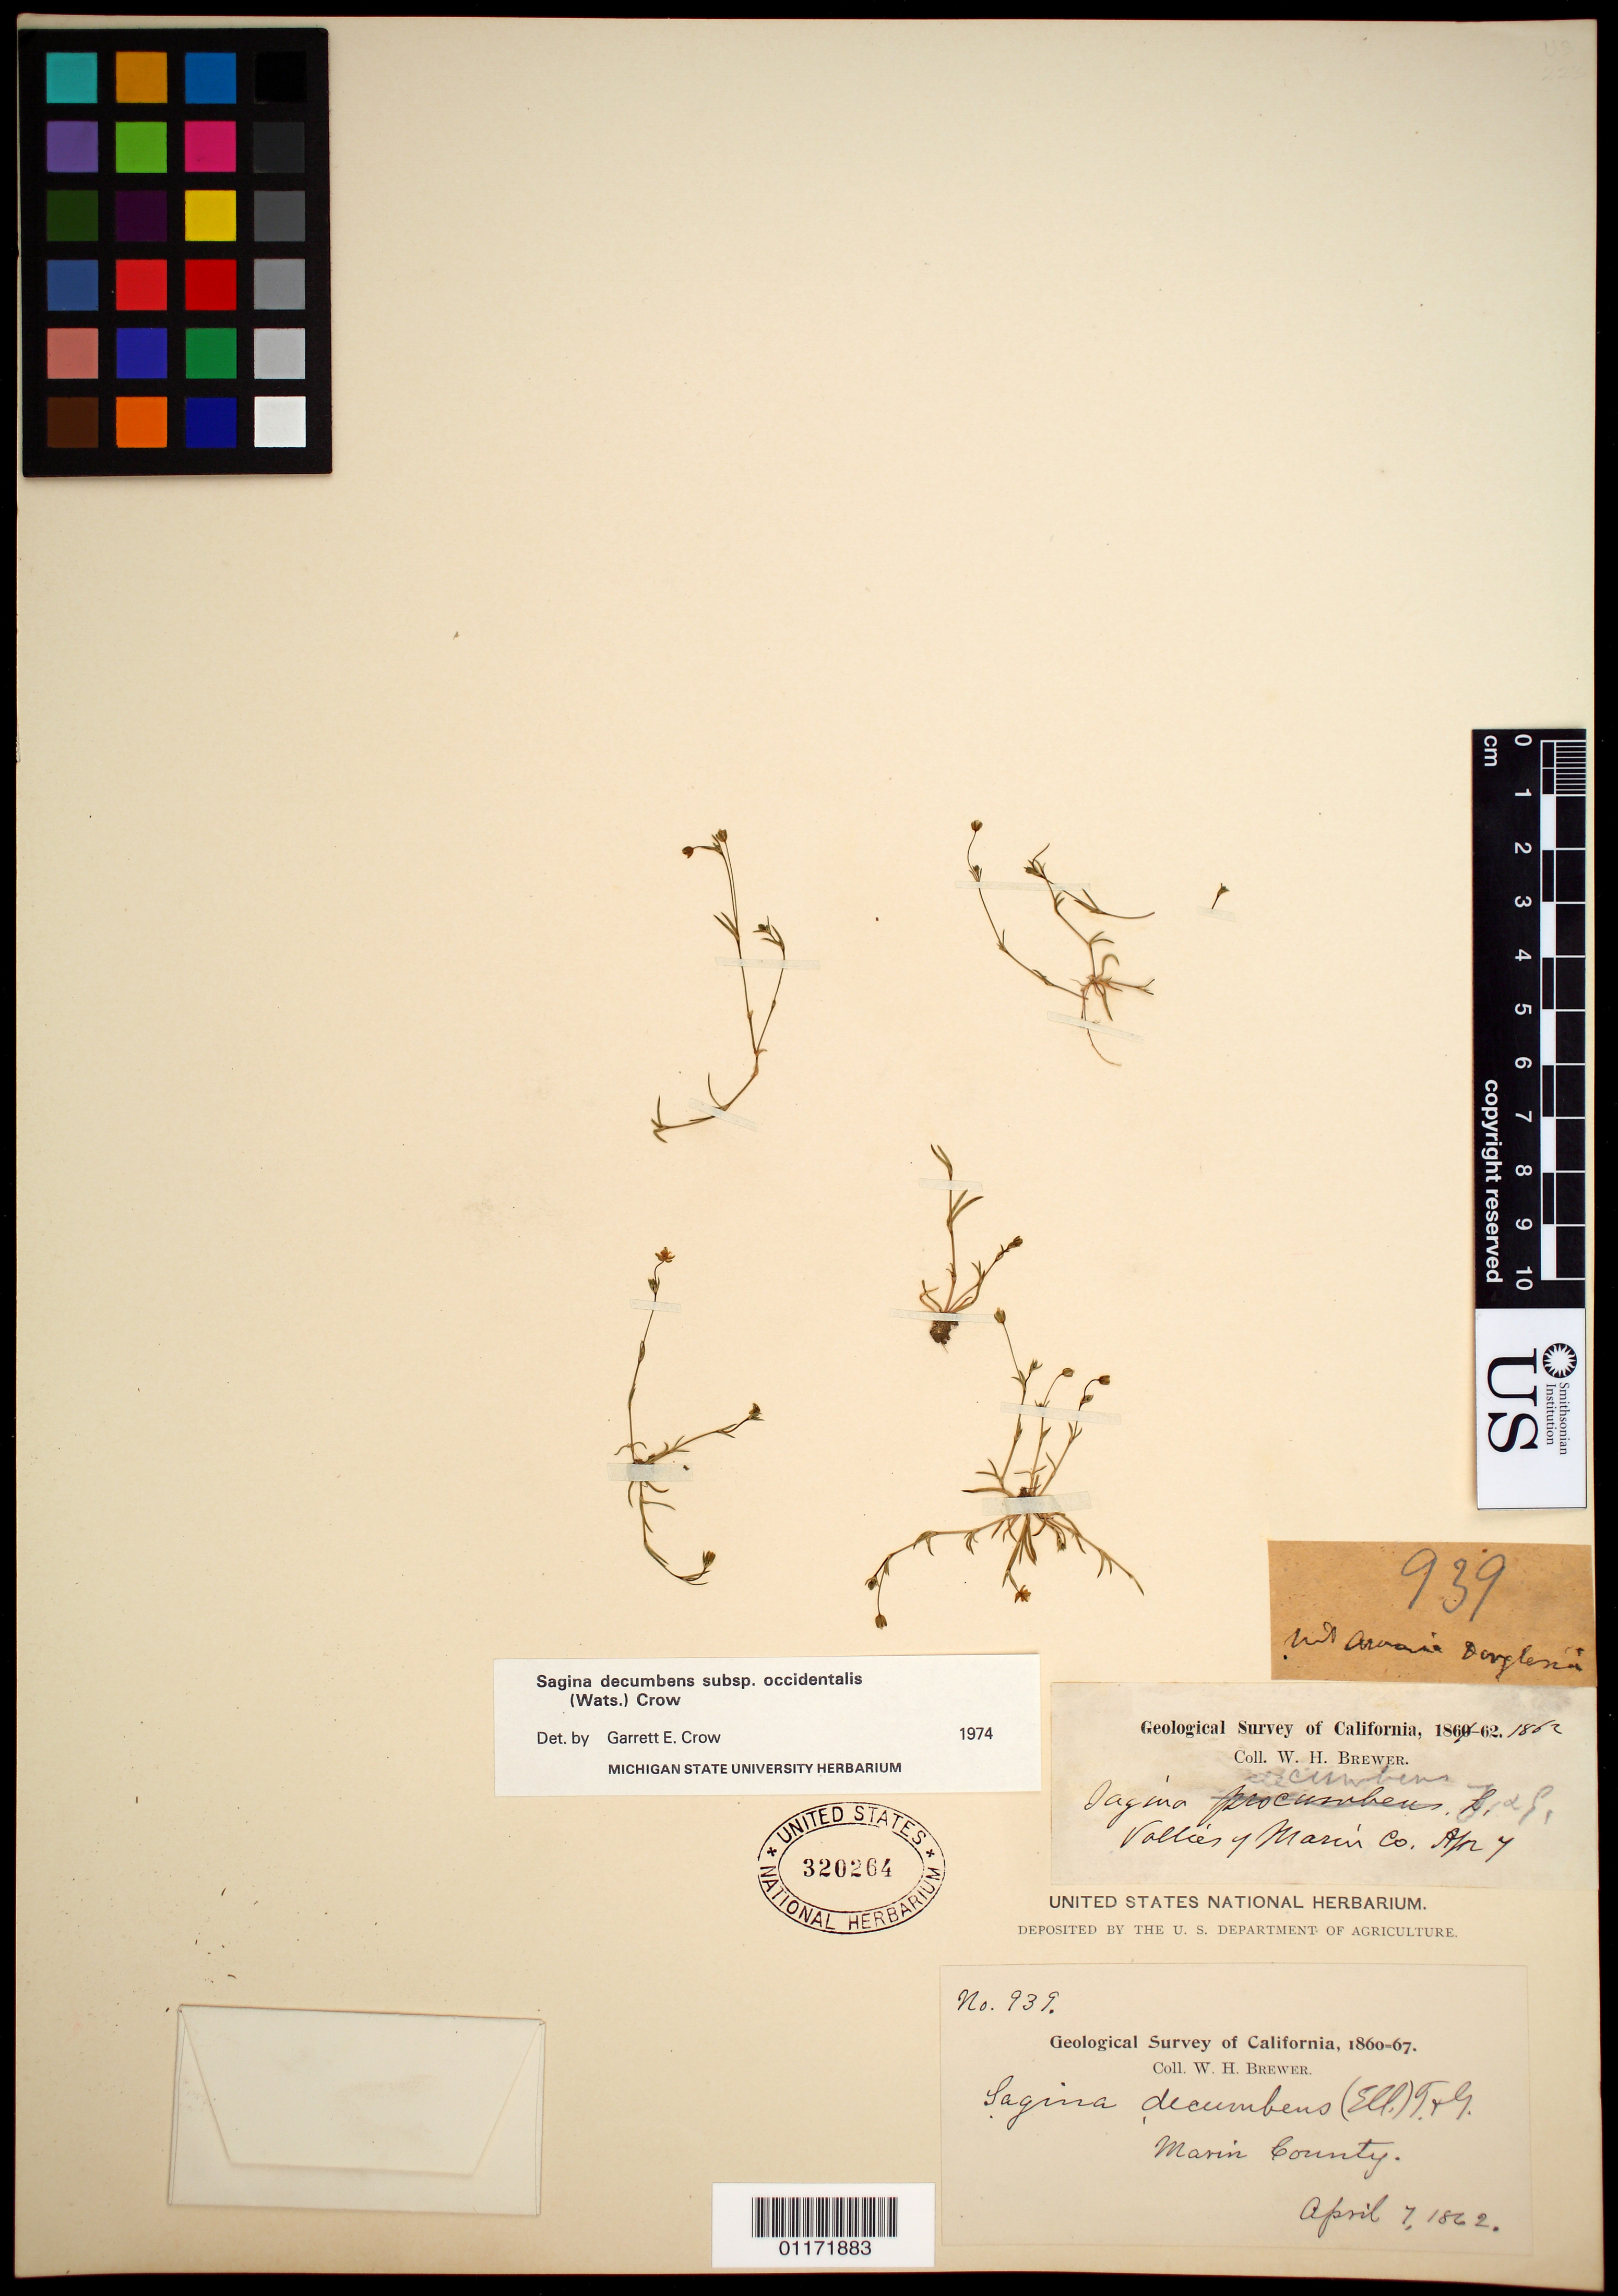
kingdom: Plantae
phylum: Tracheophyta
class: Magnoliopsida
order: Caryophyllales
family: Caryophyllaceae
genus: Sagina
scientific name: Sagina decumbens subsp. occidentalis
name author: (S. Watson) G.E. Crow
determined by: Crow, G. E.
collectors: W. H. Brewer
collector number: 939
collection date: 1862-04-07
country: United States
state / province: California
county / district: Marin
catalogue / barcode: US 320264